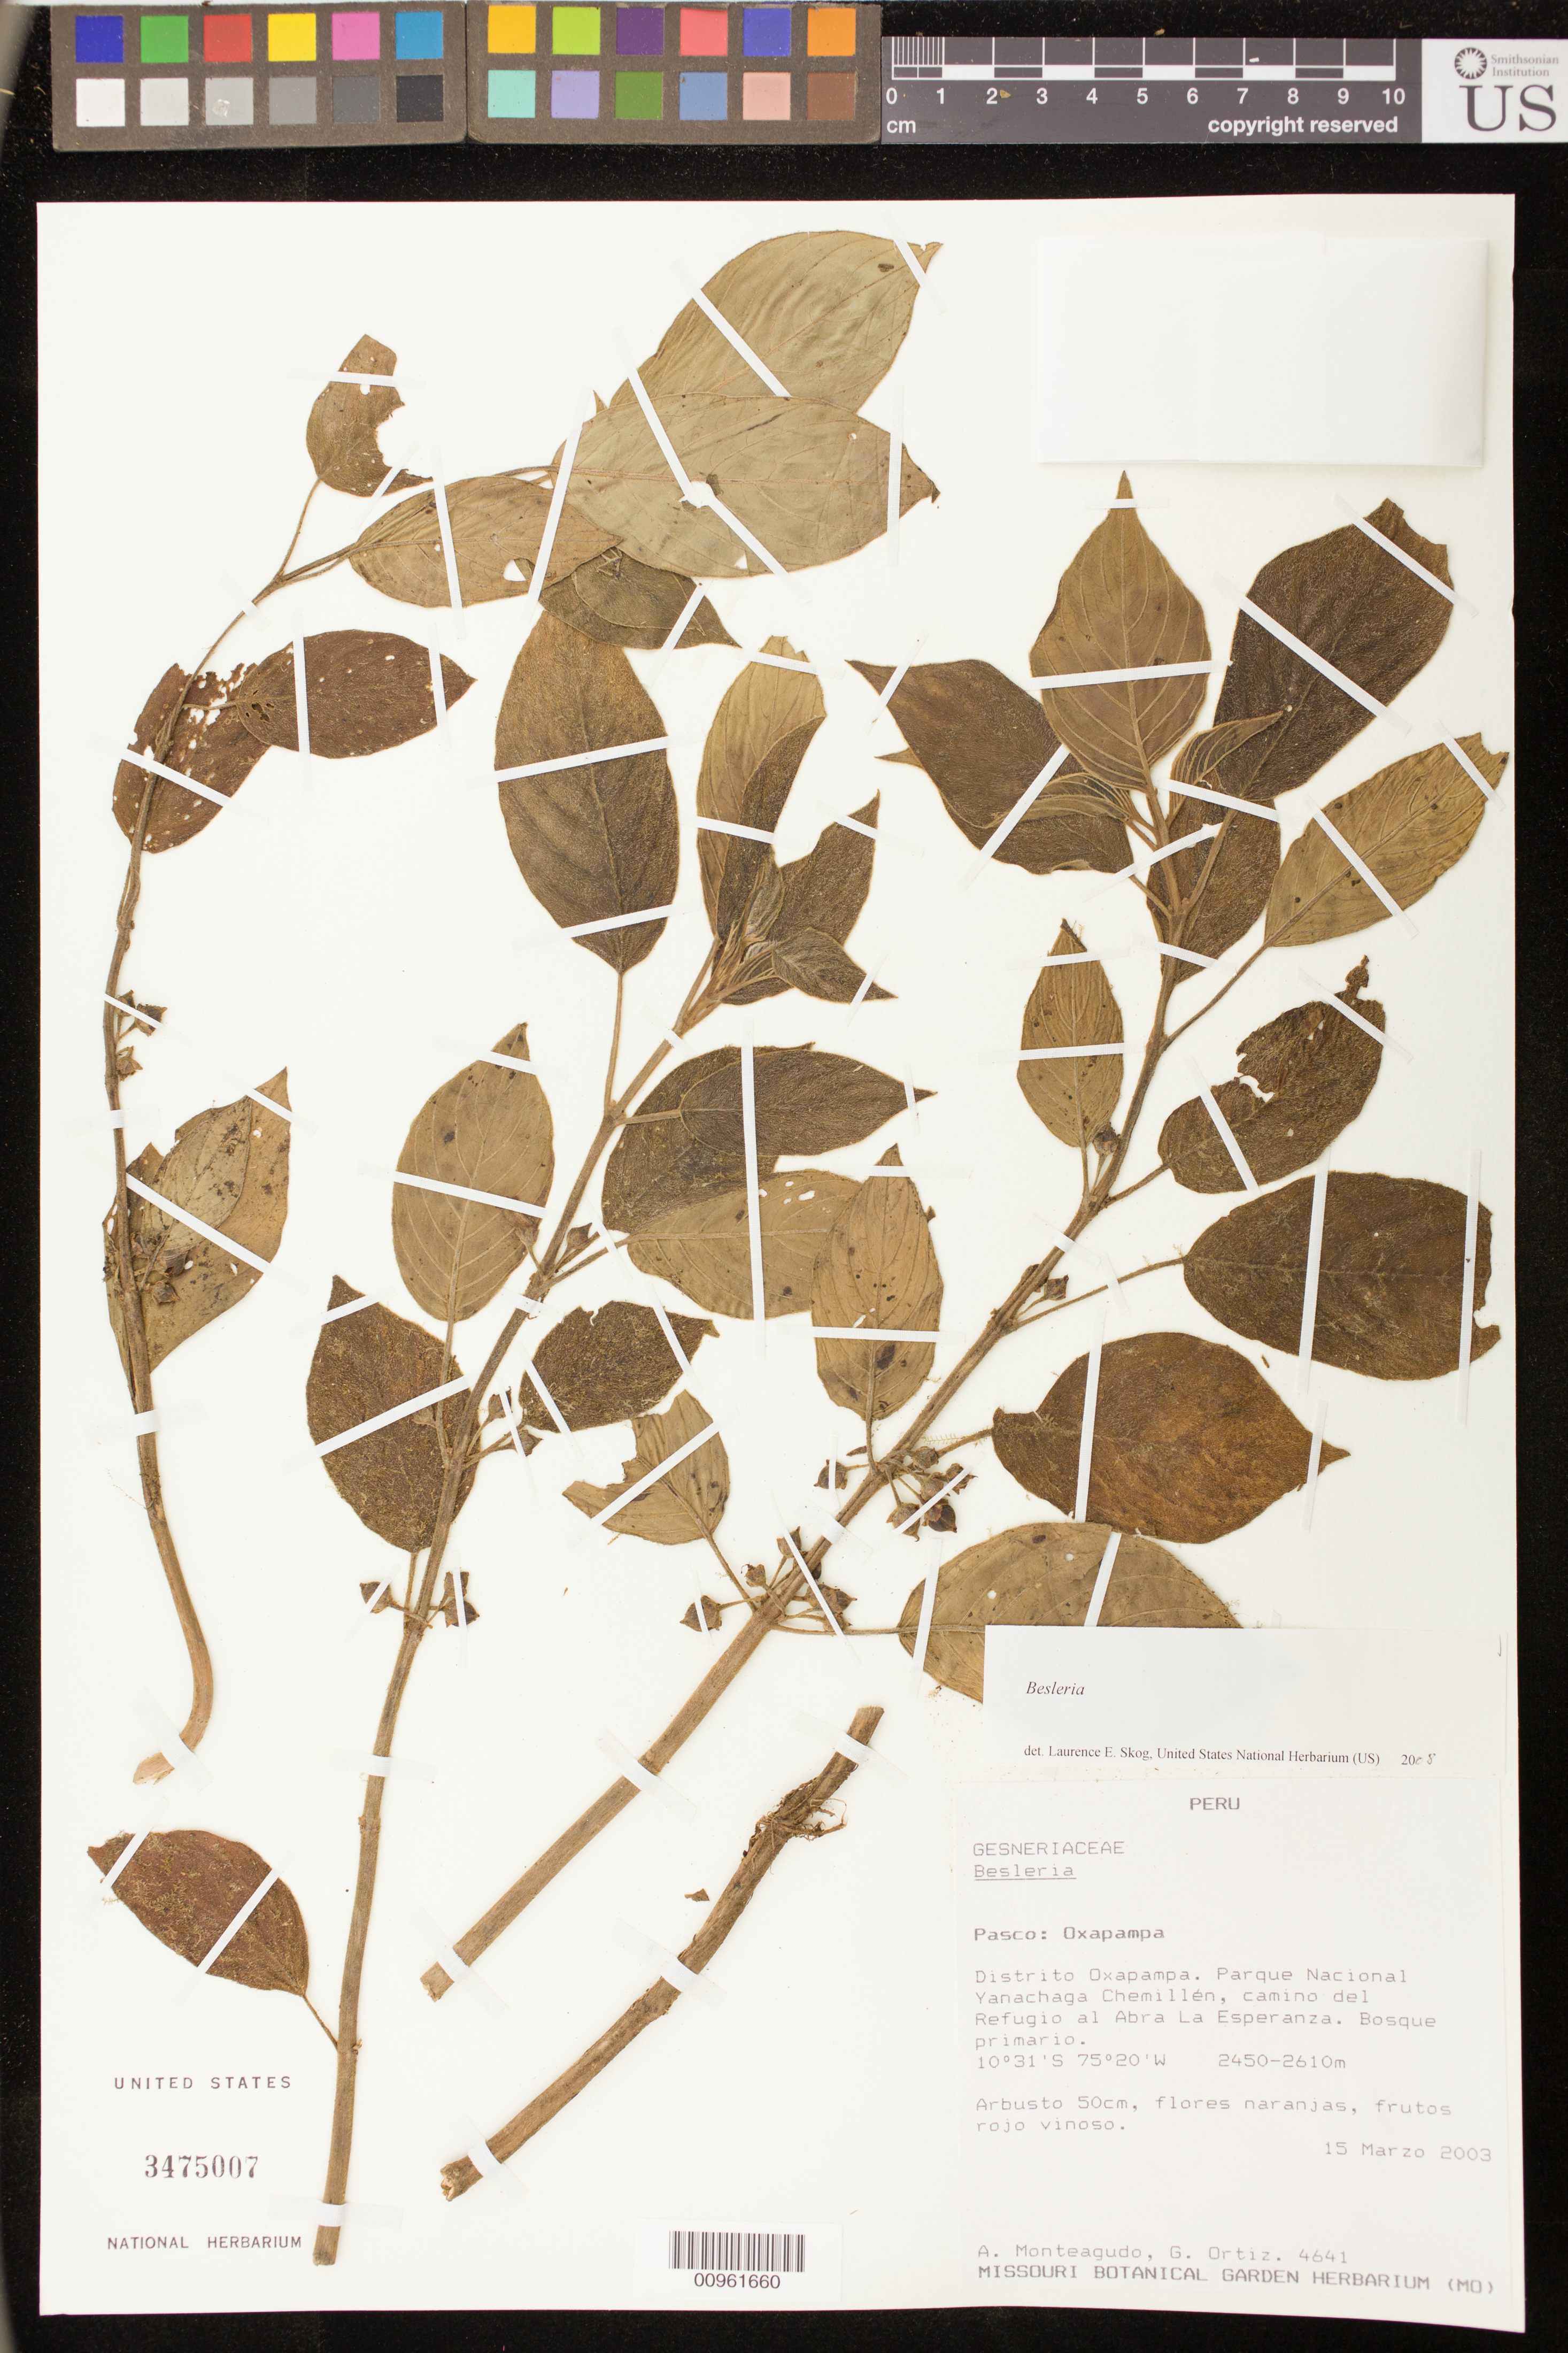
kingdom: Plantae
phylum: Tracheophyta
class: Magnoliopsida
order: Lamiales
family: Gesneriaceae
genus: Besleria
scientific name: Besleria sp.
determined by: Skog, Laurence E.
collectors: A. Monteagudo & G. Ortiz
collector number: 4641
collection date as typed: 15 Mar 2003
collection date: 2003-03-15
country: Peru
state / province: Pasco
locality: Pasco: Oxapampa. Distrito Oxapampa. Parque Nacional Yanachaga Chemillén, camino del refugio al Abra La Esperanza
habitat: Bosque primario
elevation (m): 2450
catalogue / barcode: US 3475007